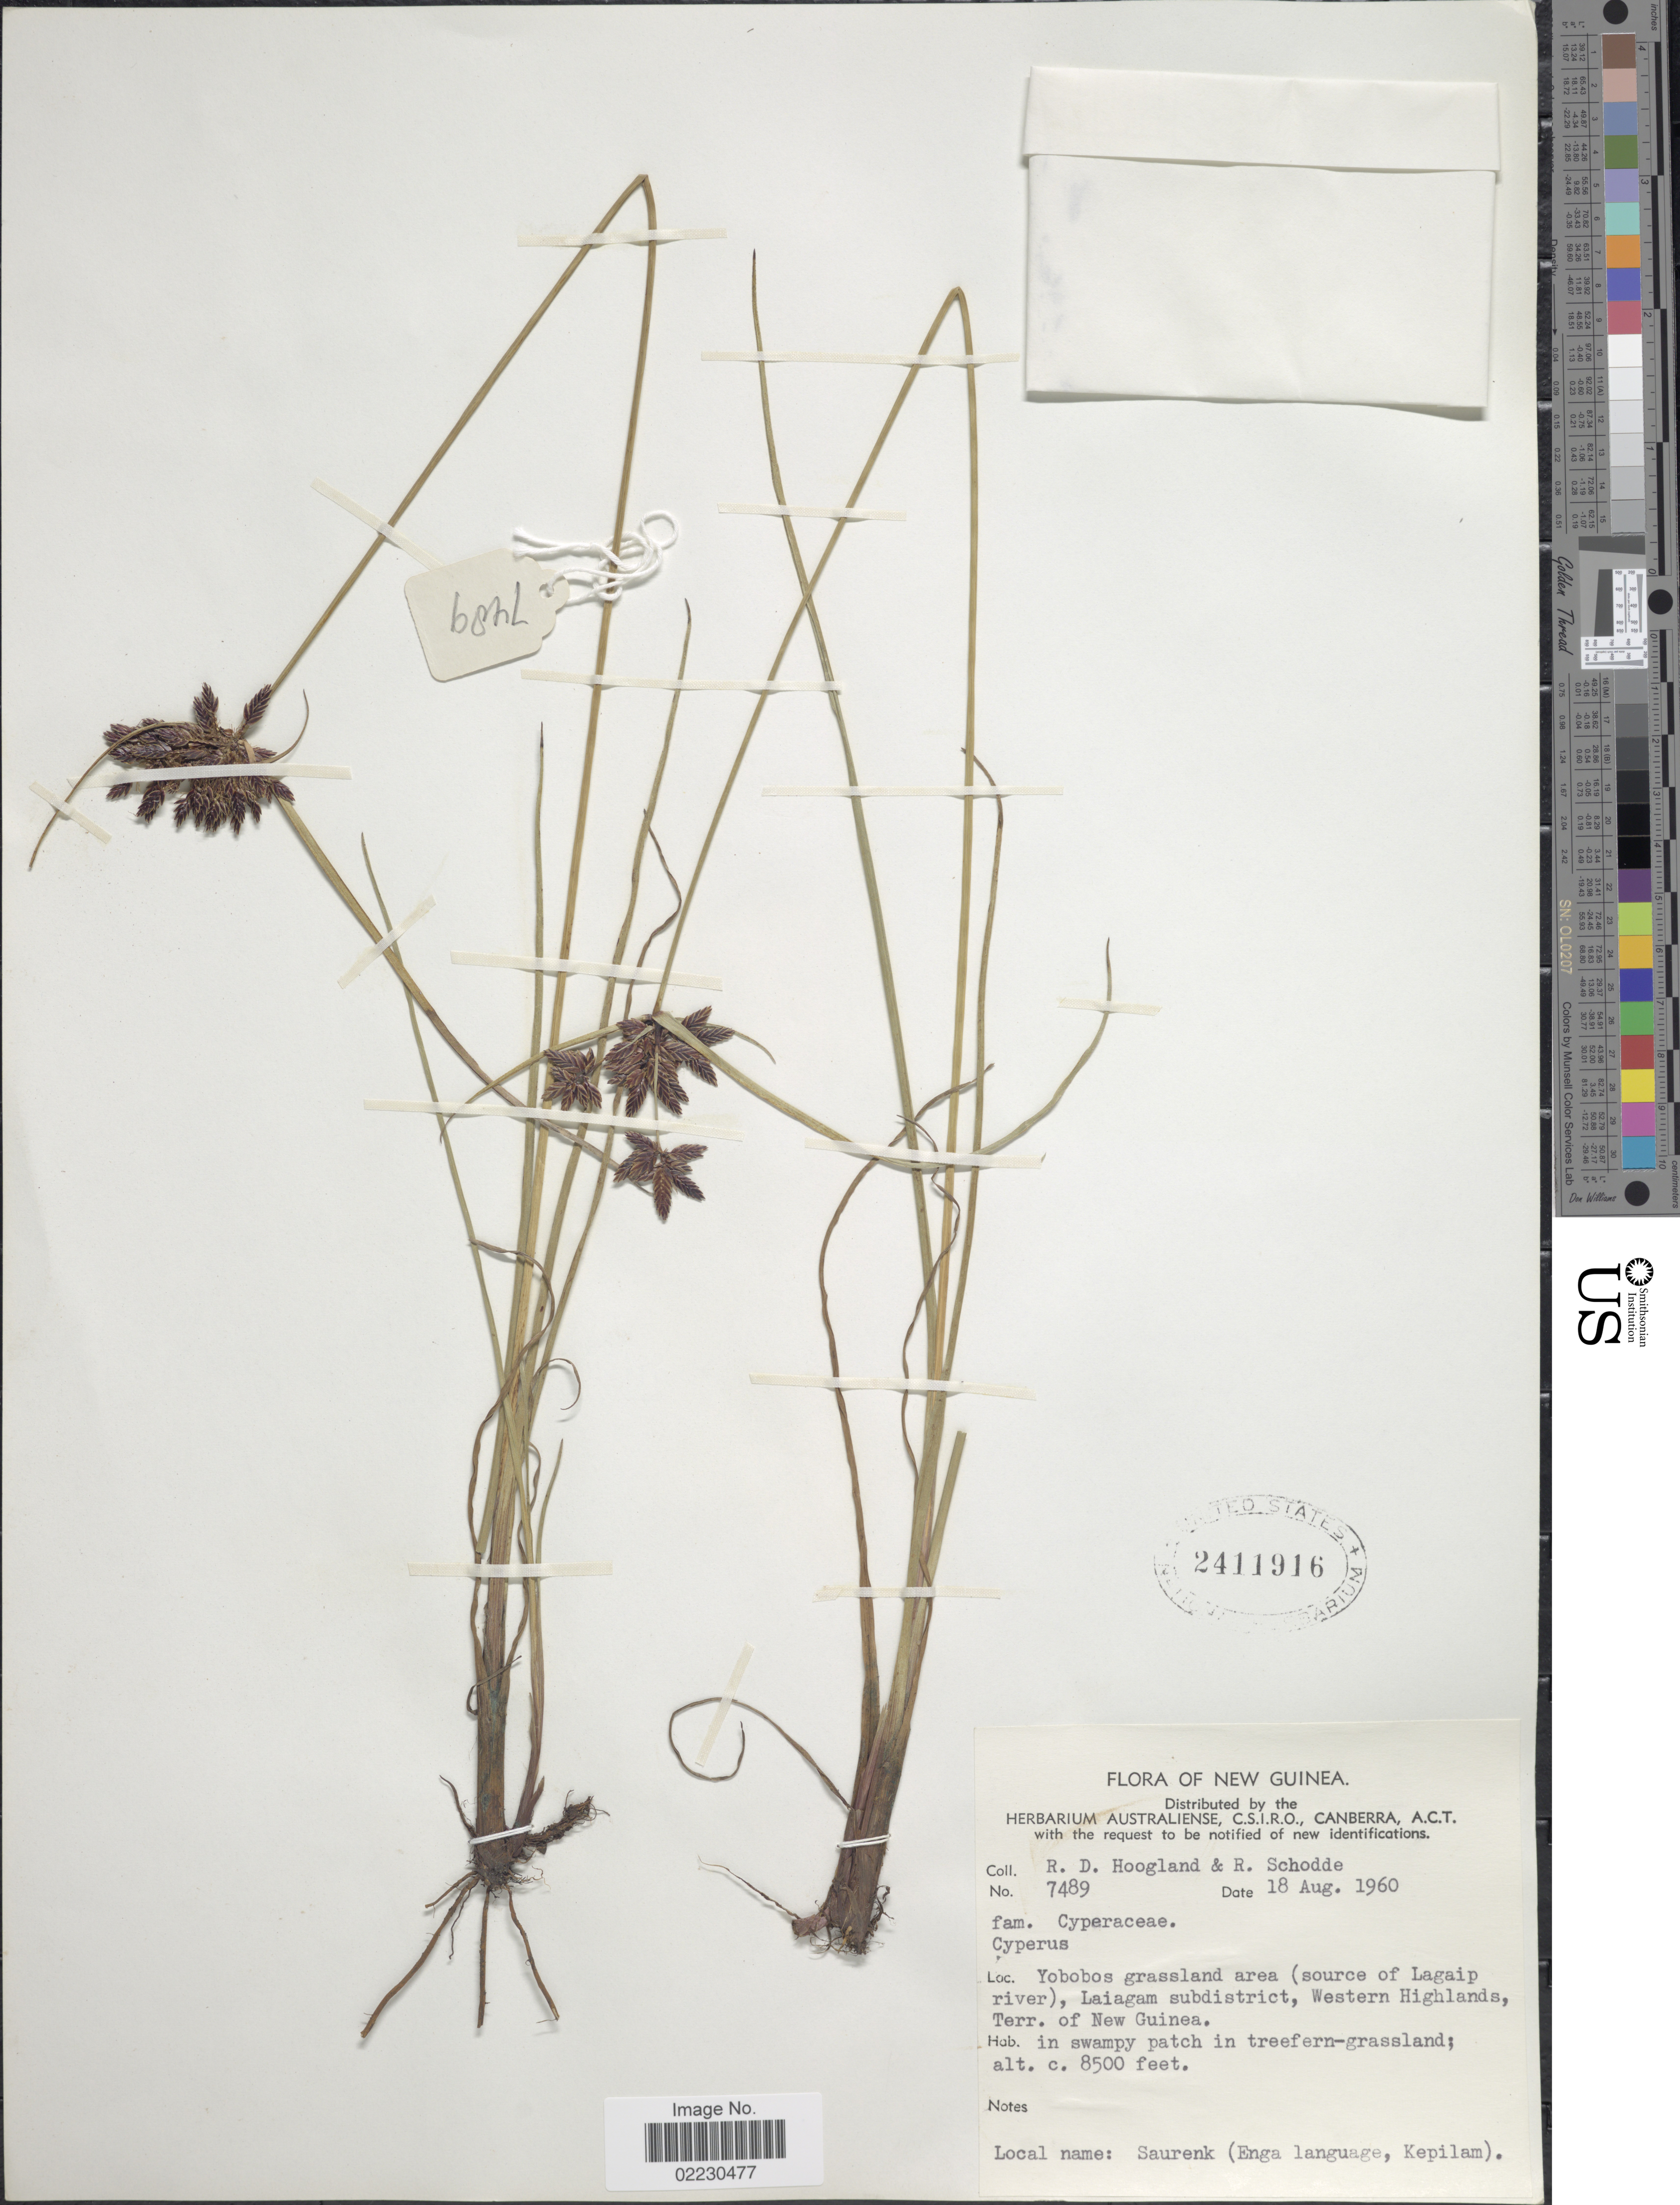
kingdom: Plantae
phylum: Tracheophyta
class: Liliopsida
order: Poales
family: Cyperaceae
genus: Cyperus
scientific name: Cyperus unioloides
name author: R. Br.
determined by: Kern, J. H.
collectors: R. D. Hoogland & R. Schodde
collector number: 7489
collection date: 1960-08-18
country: Papua New Guinea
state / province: Western Highlands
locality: Yobobos grassland area (source of Lagaip river), Laiagam subdistrict, Western Highlands, Terr. of New Guinea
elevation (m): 2591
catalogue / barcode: US 2411916